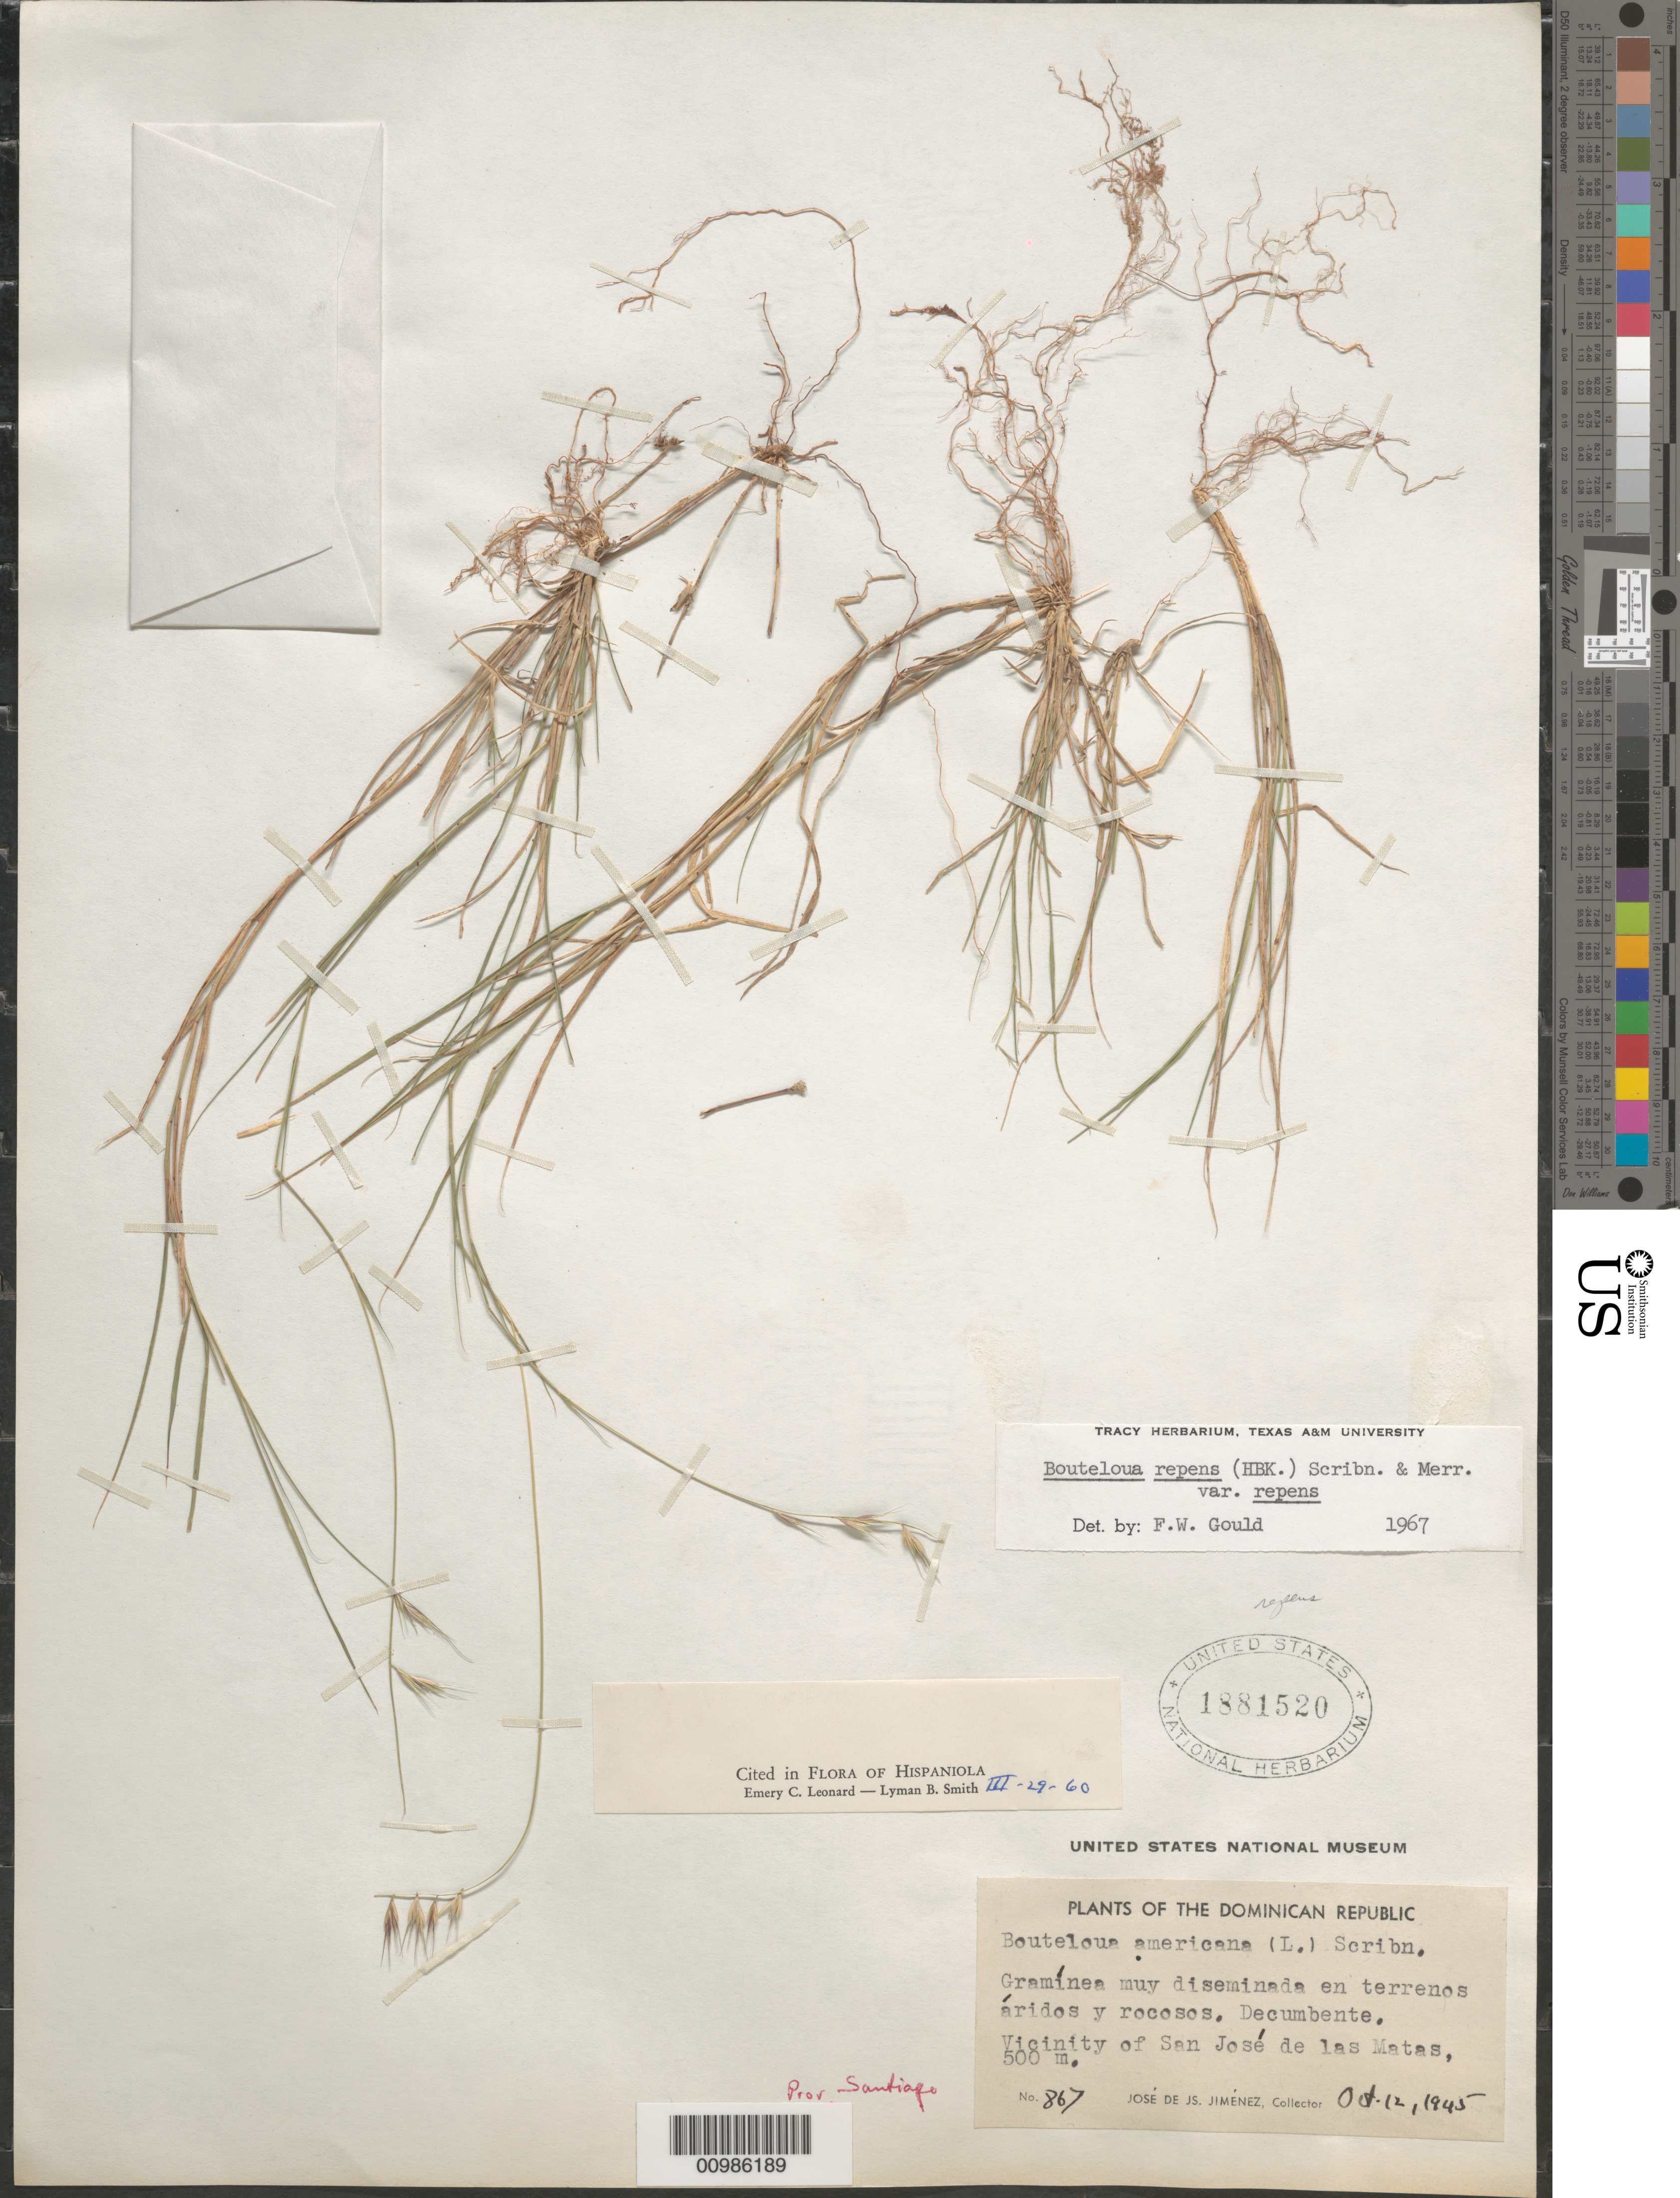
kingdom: Plantae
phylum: Tracheophyta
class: Liliopsida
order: Poales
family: Poaceae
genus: Bouteloua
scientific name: Bouteloua repens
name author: (Kunth) Scribn. & Merr.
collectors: J. J. Jiménez Almonte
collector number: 867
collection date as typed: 12 Oct 1945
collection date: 1945-10-12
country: Dominican Republic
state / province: Santiago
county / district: San José de las Matas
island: Hispaniola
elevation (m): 500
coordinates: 0 N, 0 E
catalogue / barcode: US 1881520